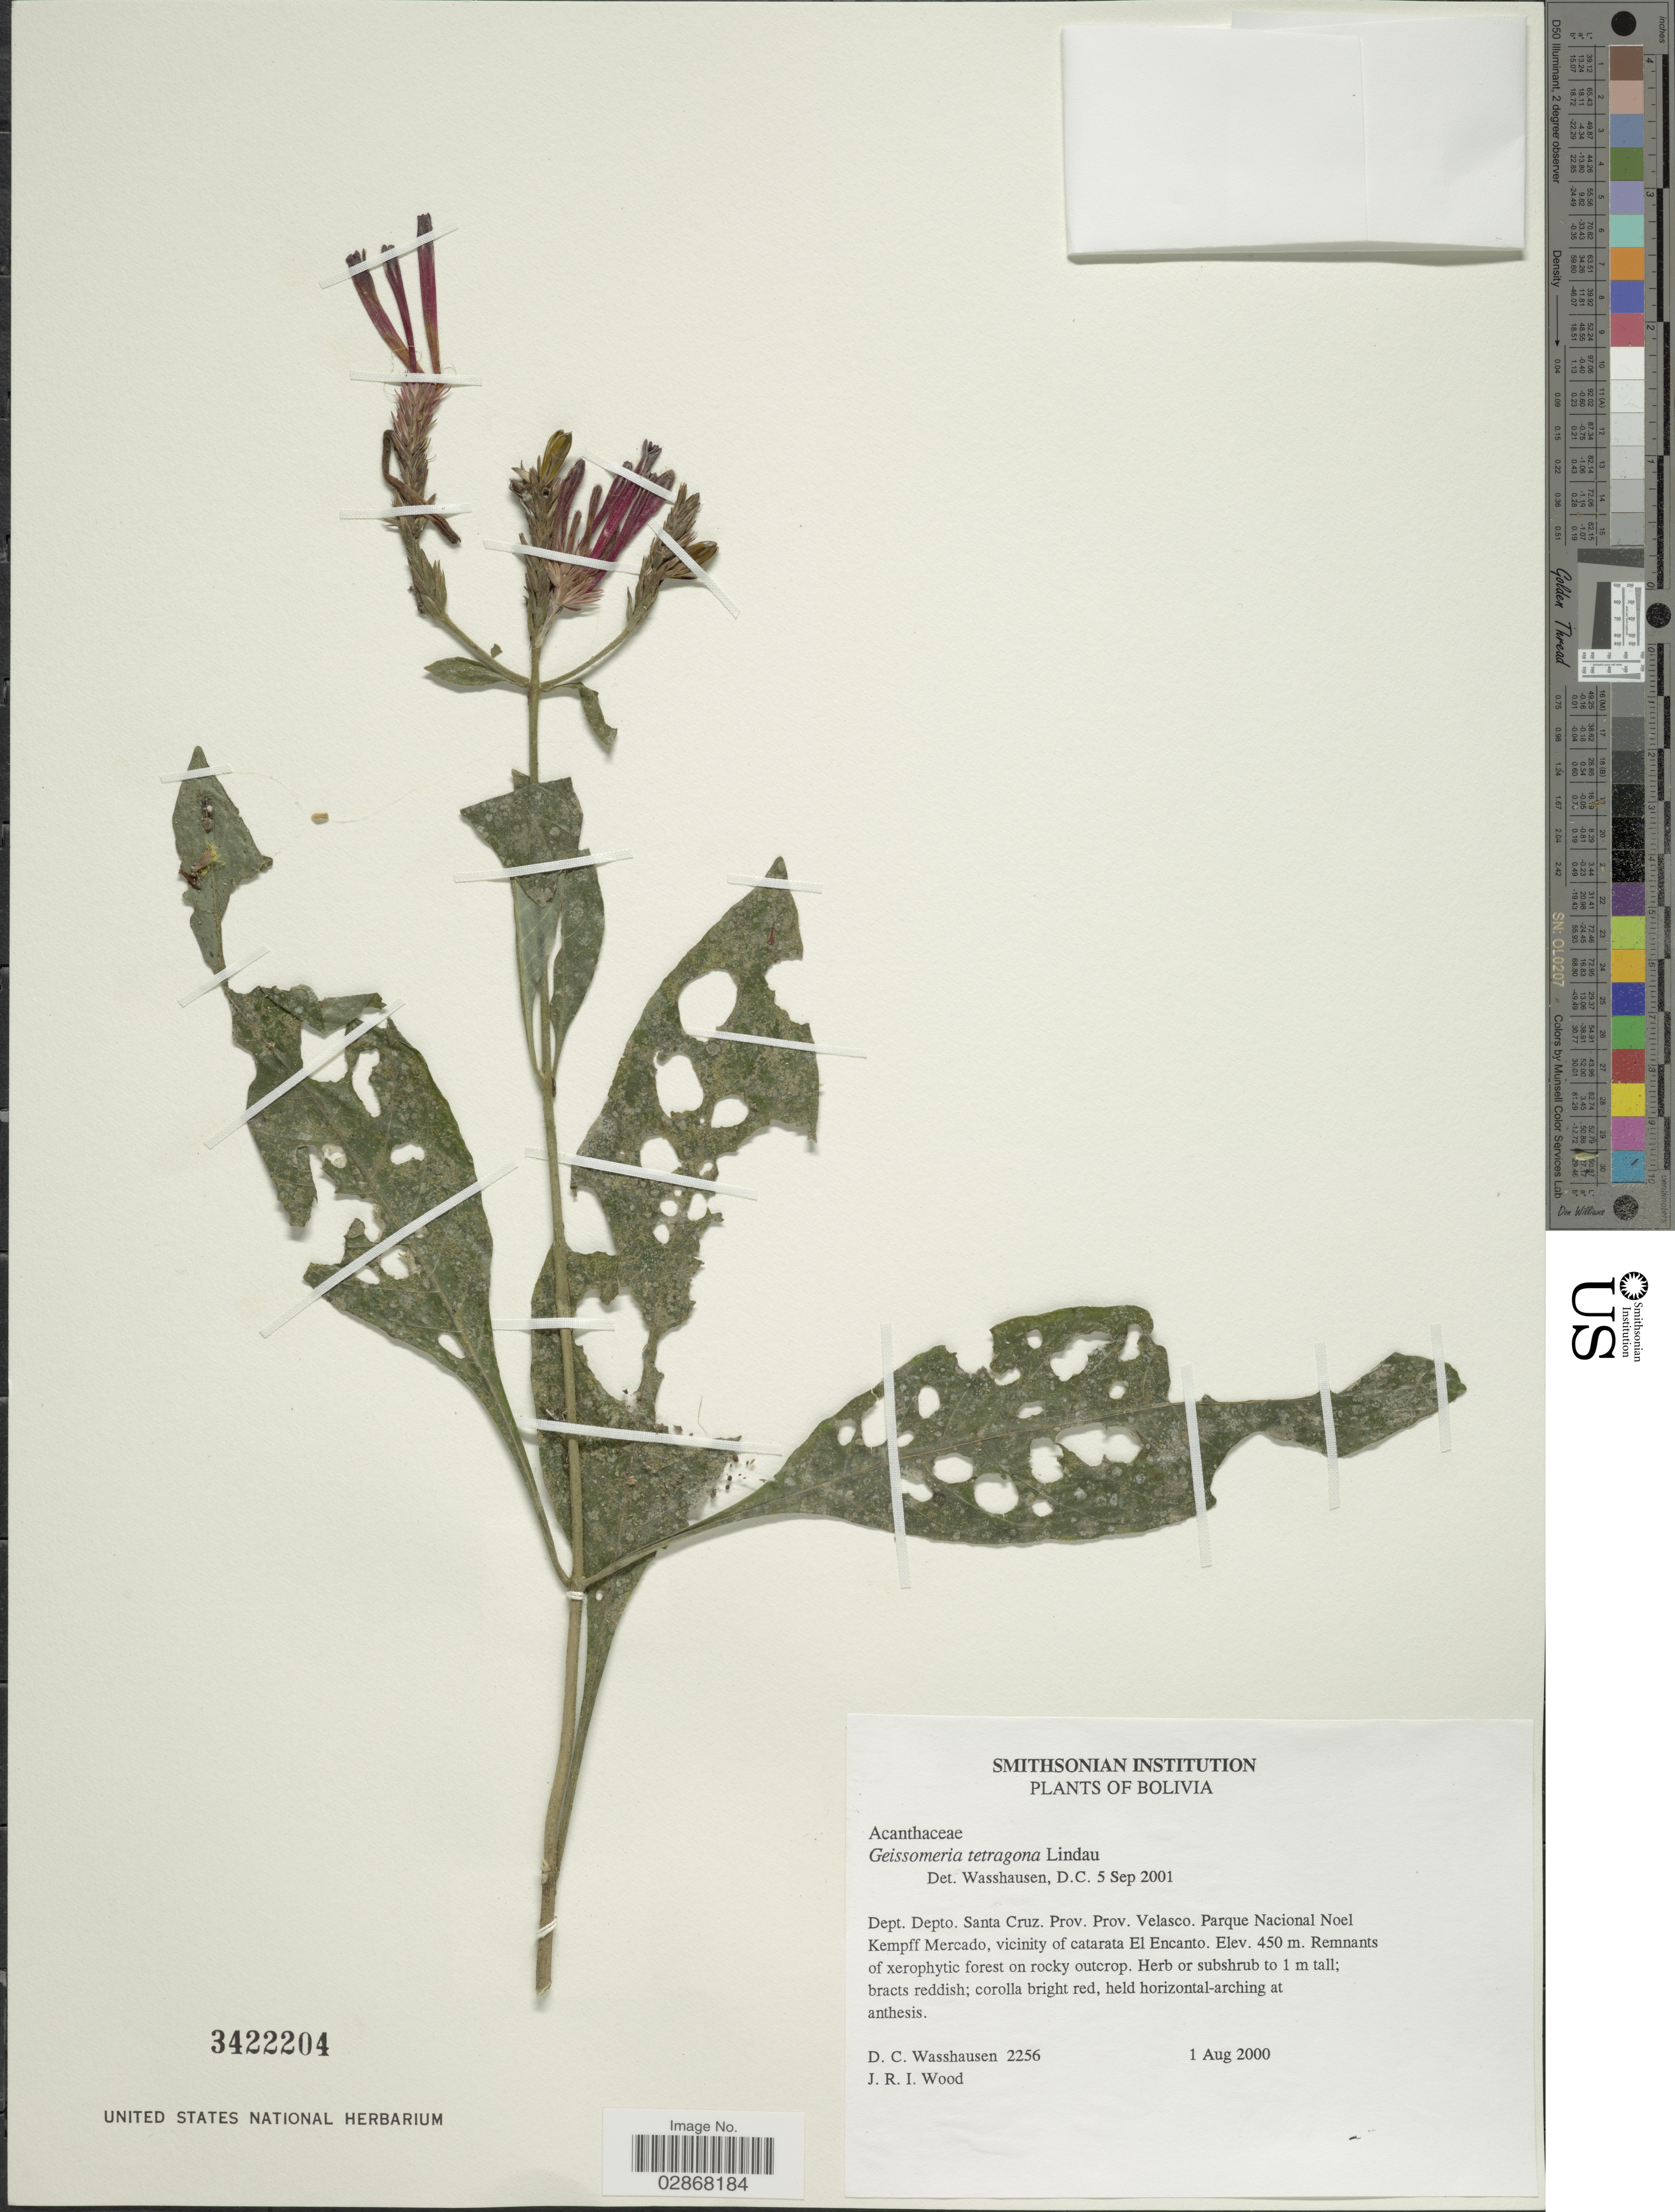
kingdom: Plantae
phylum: Tracheophyta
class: Magnoliopsida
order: Lamiales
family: Acanthaceae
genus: Geissomeria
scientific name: Geissomeria longiflora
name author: Lindl.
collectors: D. C. Wasshausen & J. R. I. Wood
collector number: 2256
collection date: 2000-08-01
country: Bolivia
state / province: Santa Cruz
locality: Dept. Depto. Santa Cruz. Prov. Prov. Velasco. Parque Nacional Noel Kempff Mercado, vicinity of catarata El Encanto.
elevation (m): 450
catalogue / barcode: US 3422204